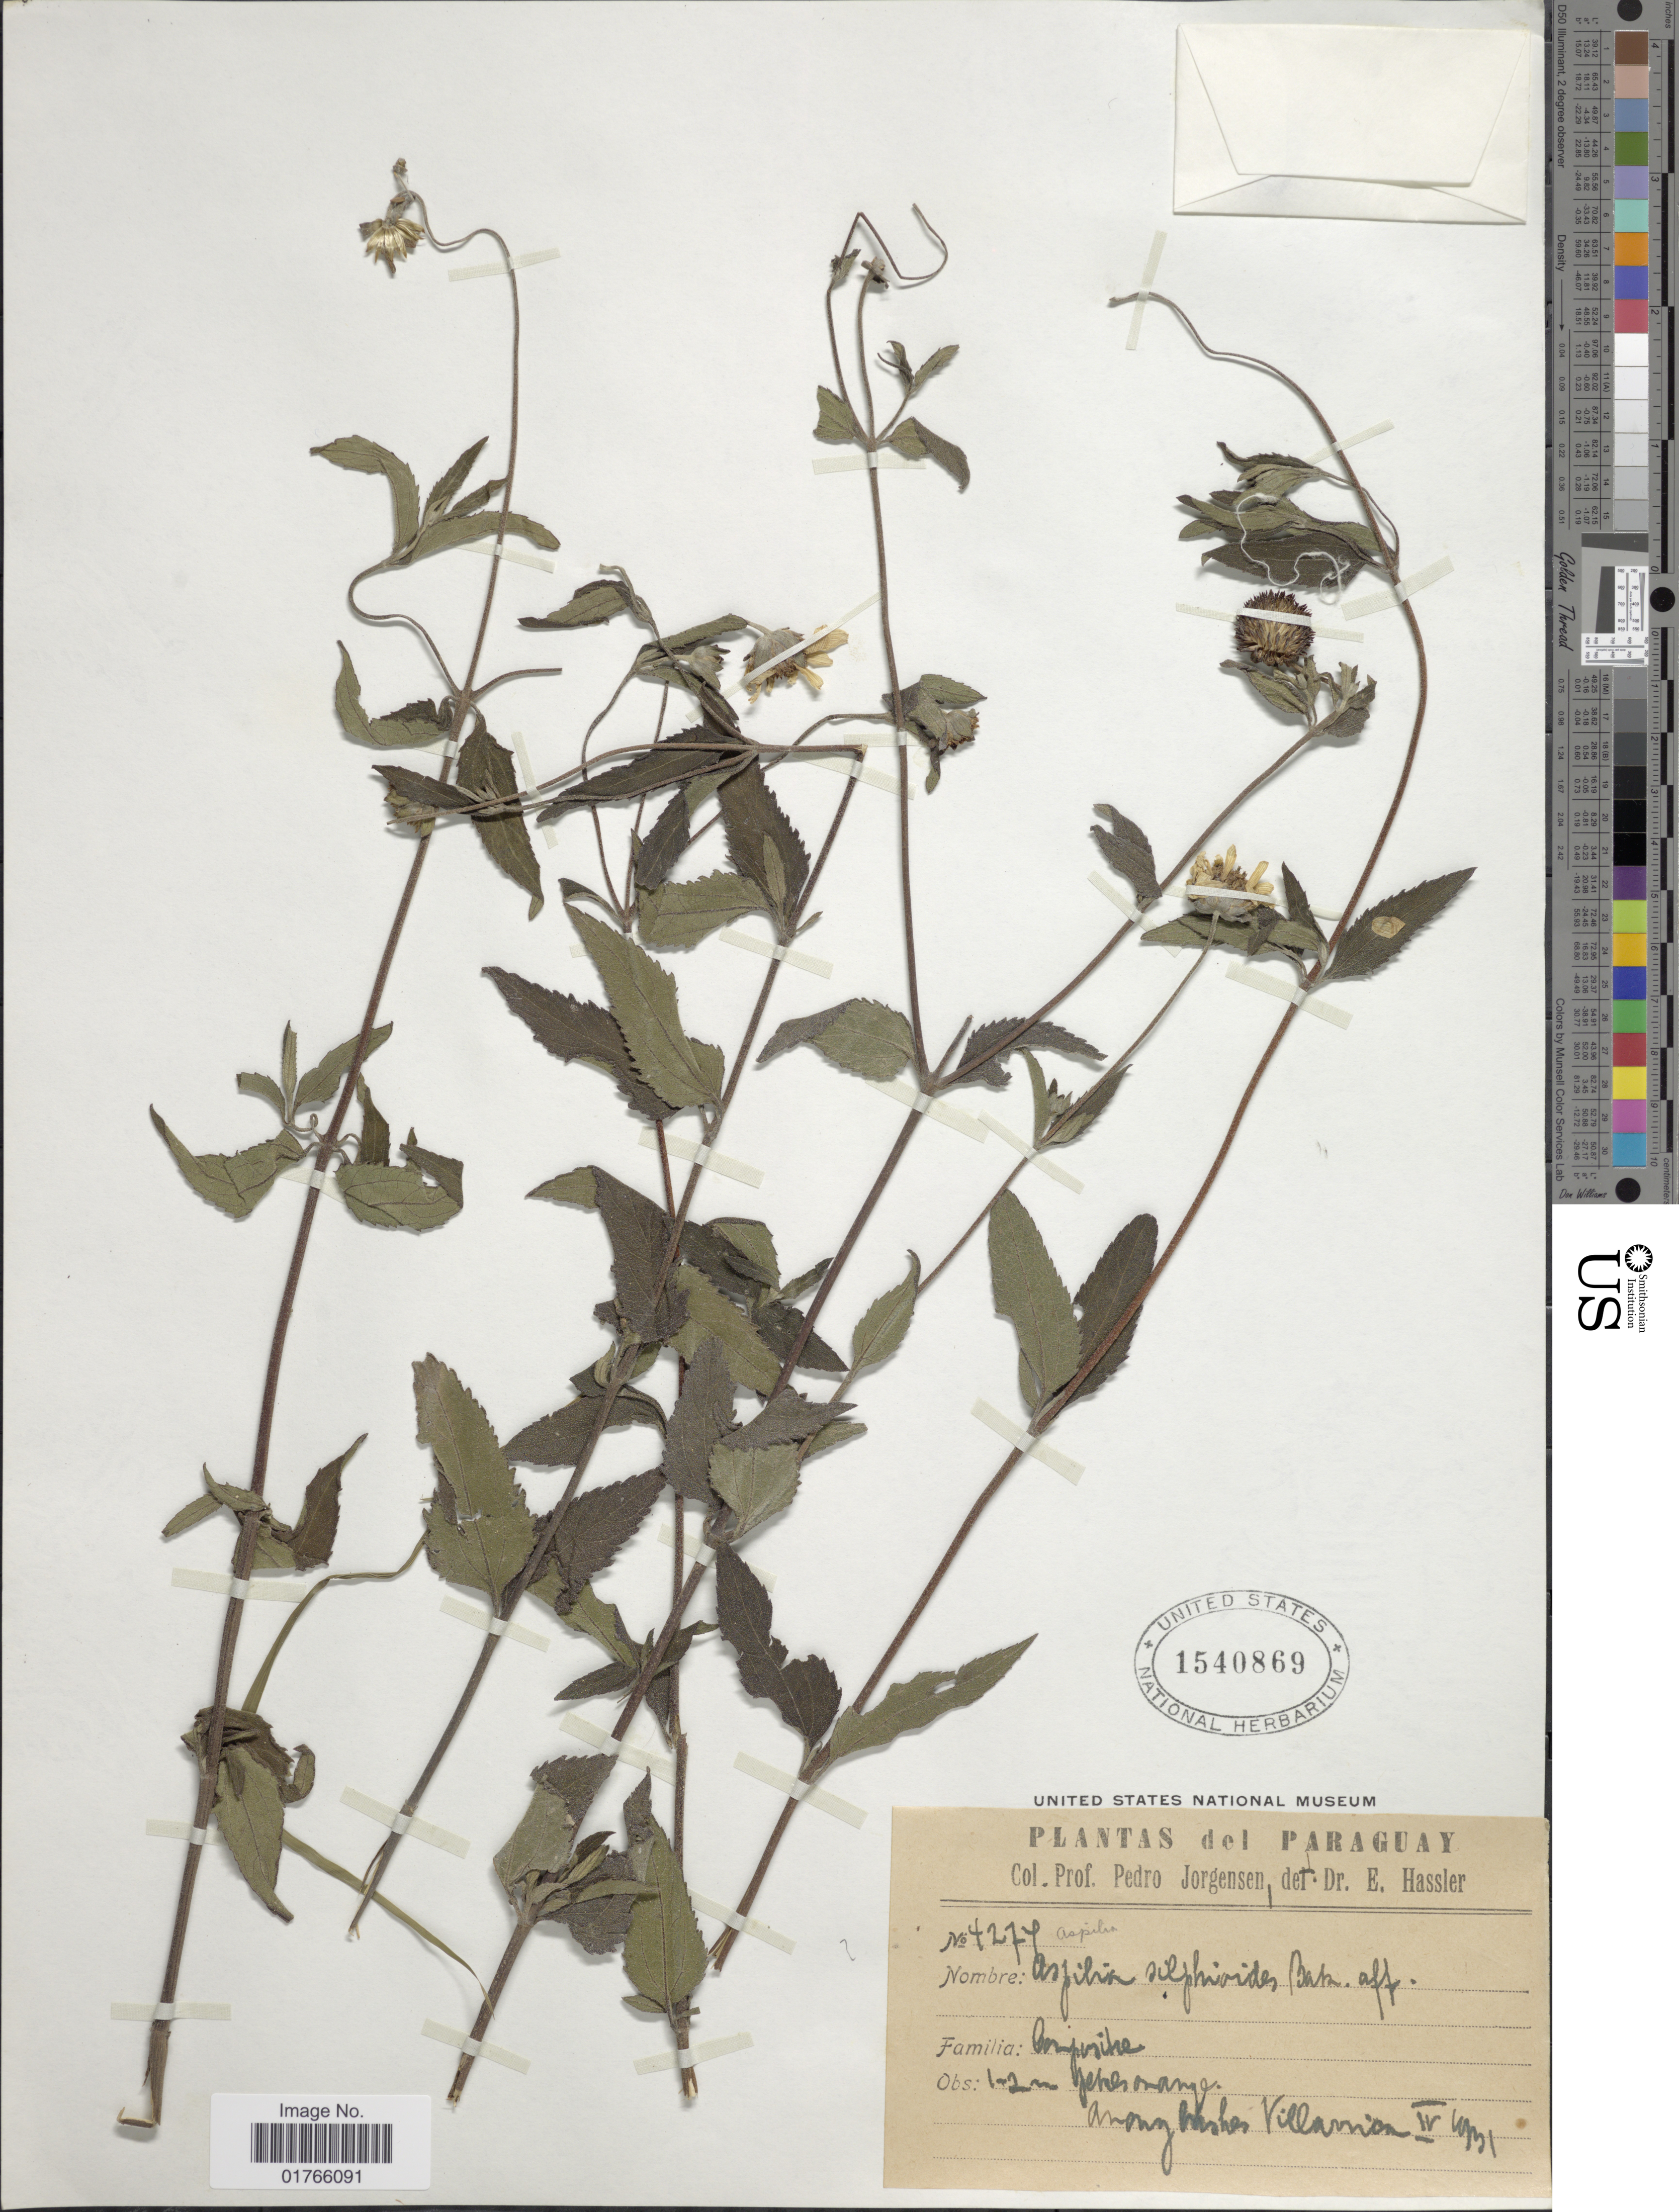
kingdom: Plantae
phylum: Tracheophyta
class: Magnoliopsida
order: Asterales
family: Asteraceae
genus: Aspilia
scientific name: Aspilia silphioides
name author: (Hook. & Arn.) Benth. ex Benth. & Hook. f.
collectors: P. Jörgensen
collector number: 4274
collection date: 1931-04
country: Paraguay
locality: Along bushes Villarrica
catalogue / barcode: US 1540869